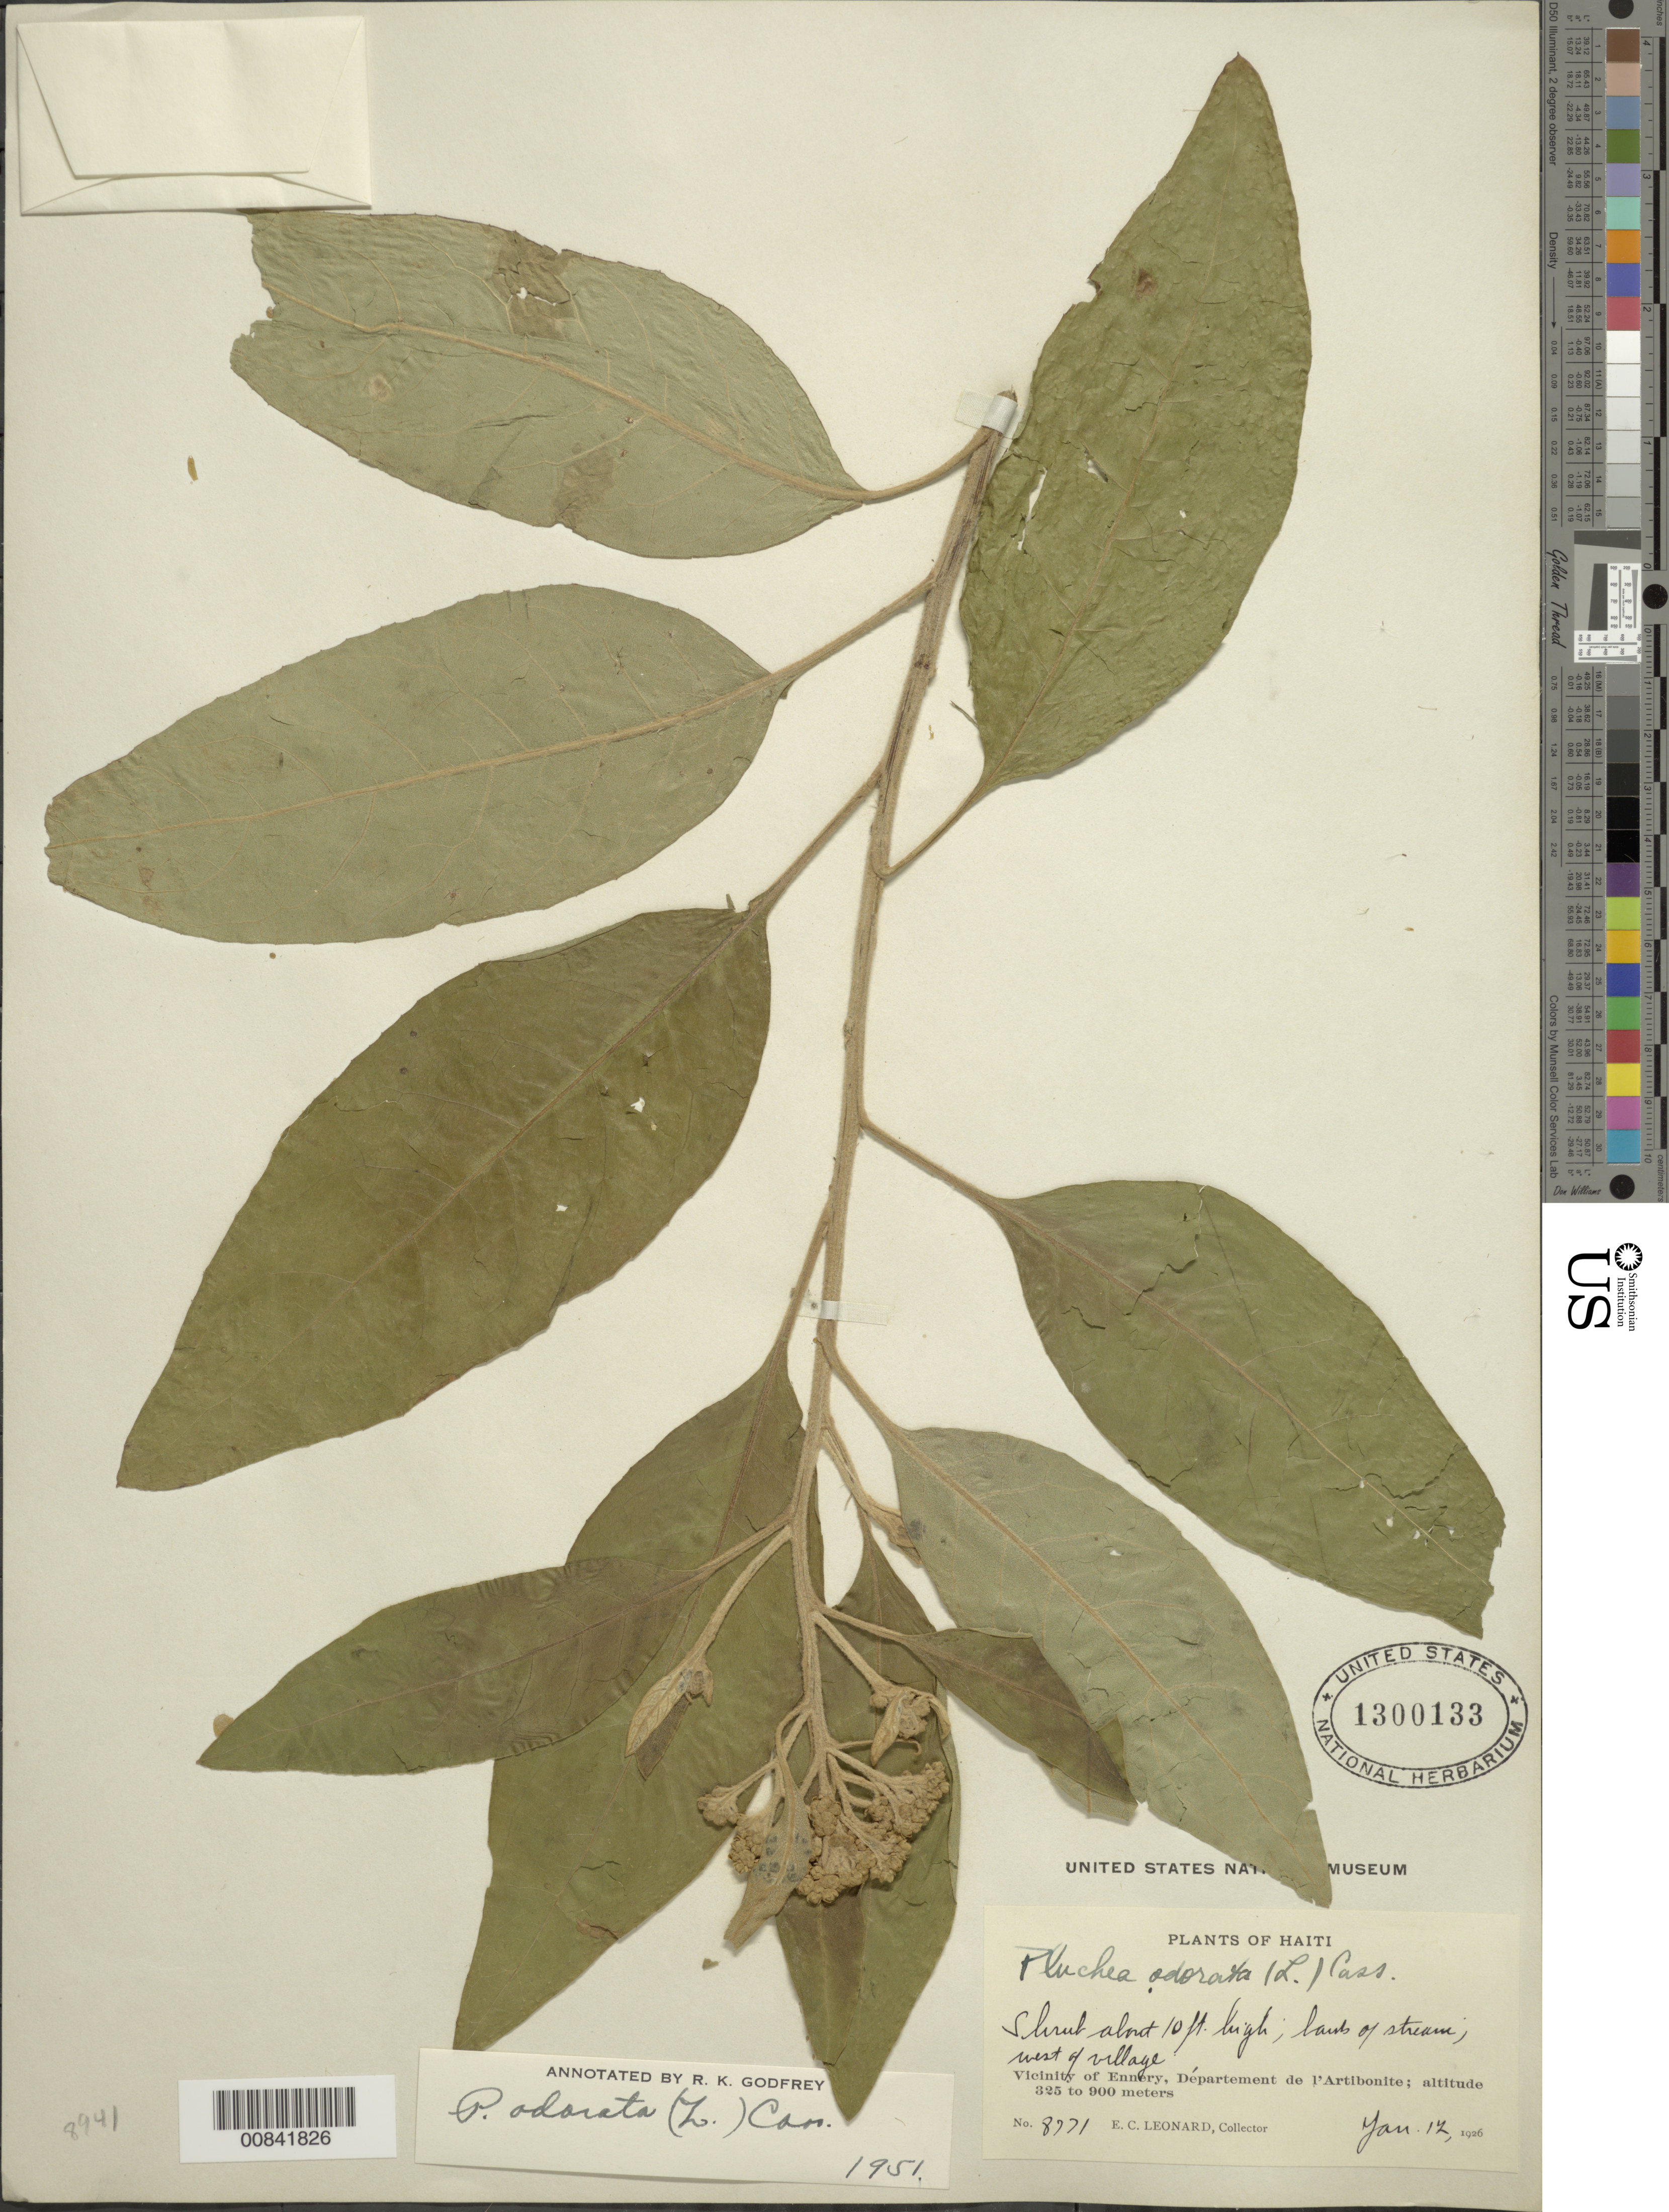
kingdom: Plantae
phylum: Tracheophyta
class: Magnoliopsida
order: Asterales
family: Asteraceae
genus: Pluchea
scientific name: Pluchea carolinensis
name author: (Jacq.) D. Don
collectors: E. C. Leonard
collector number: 8771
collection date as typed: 12 Jan 1926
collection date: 1926-01-12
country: Haiti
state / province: Artibonite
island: Hispaniola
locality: Vicinity of Ennery, W of village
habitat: Bank of stream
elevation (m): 325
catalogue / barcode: US 1300133